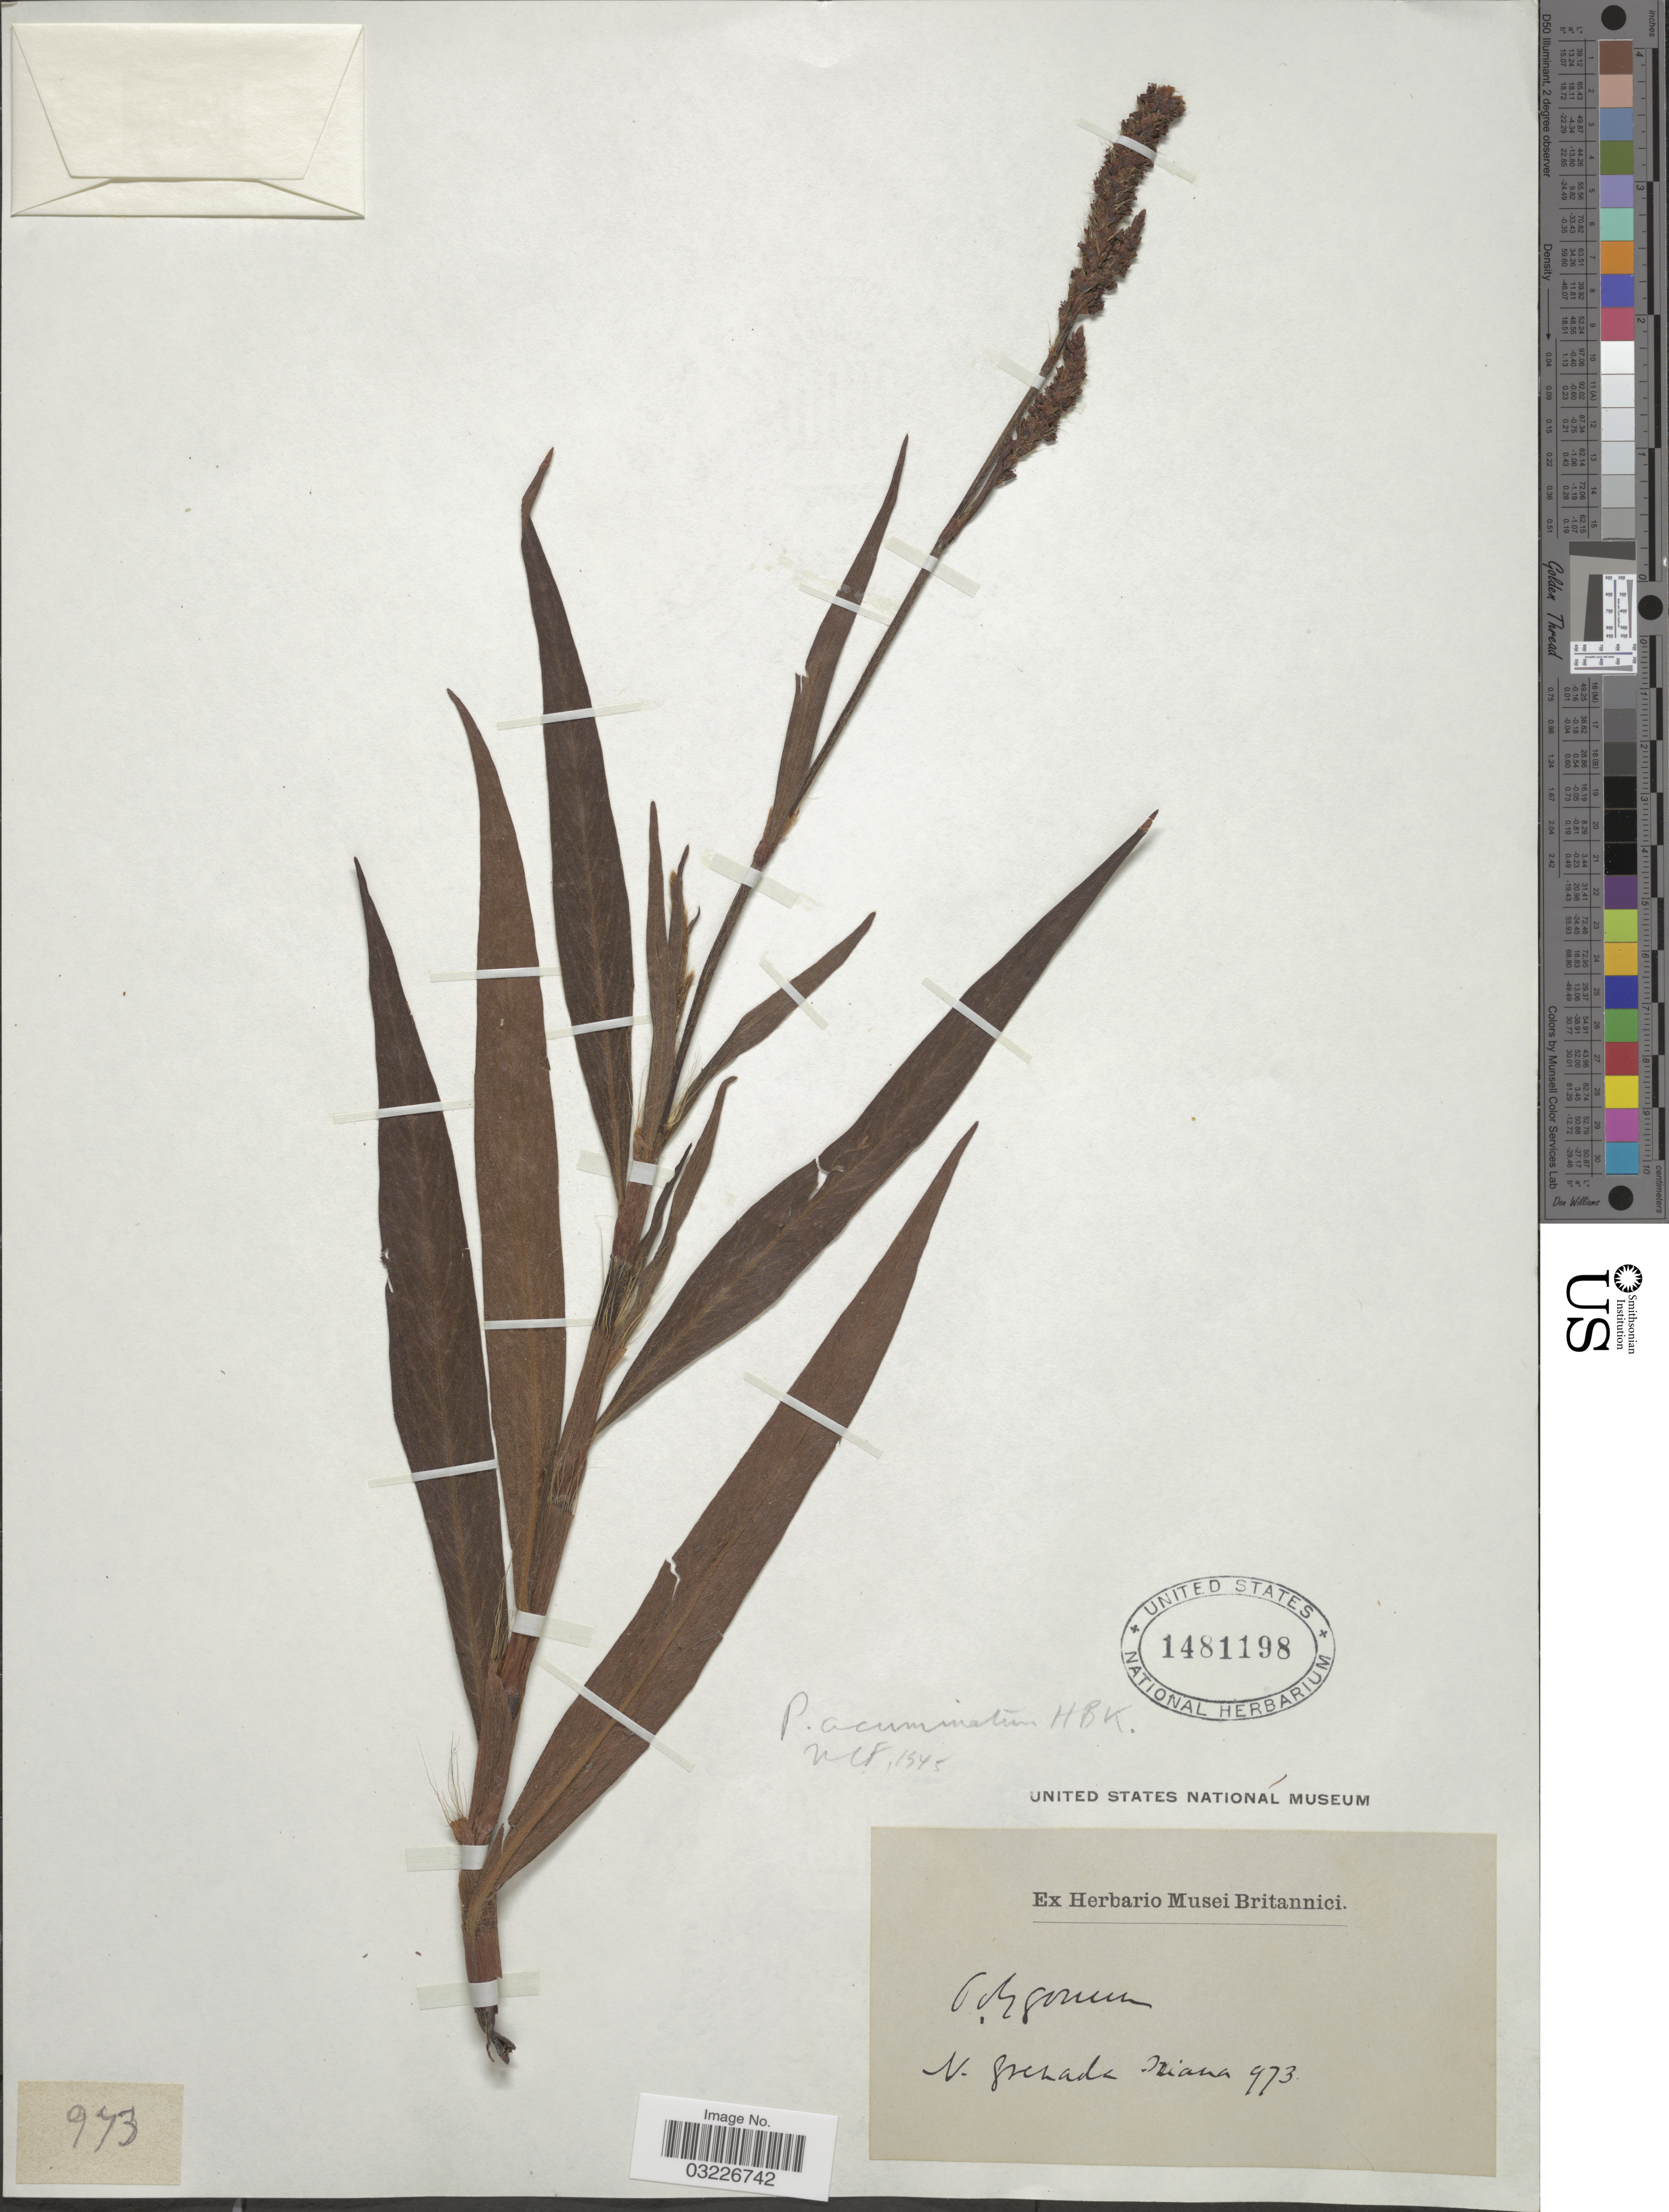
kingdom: Plantae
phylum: Tracheophyta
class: Magnoliopsida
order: Caryophyllales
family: Polygonaceae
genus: Polygonum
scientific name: Polygonum acuminatum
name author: Kunth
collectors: Triana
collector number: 973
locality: N. Grenada.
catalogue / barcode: US 1481198